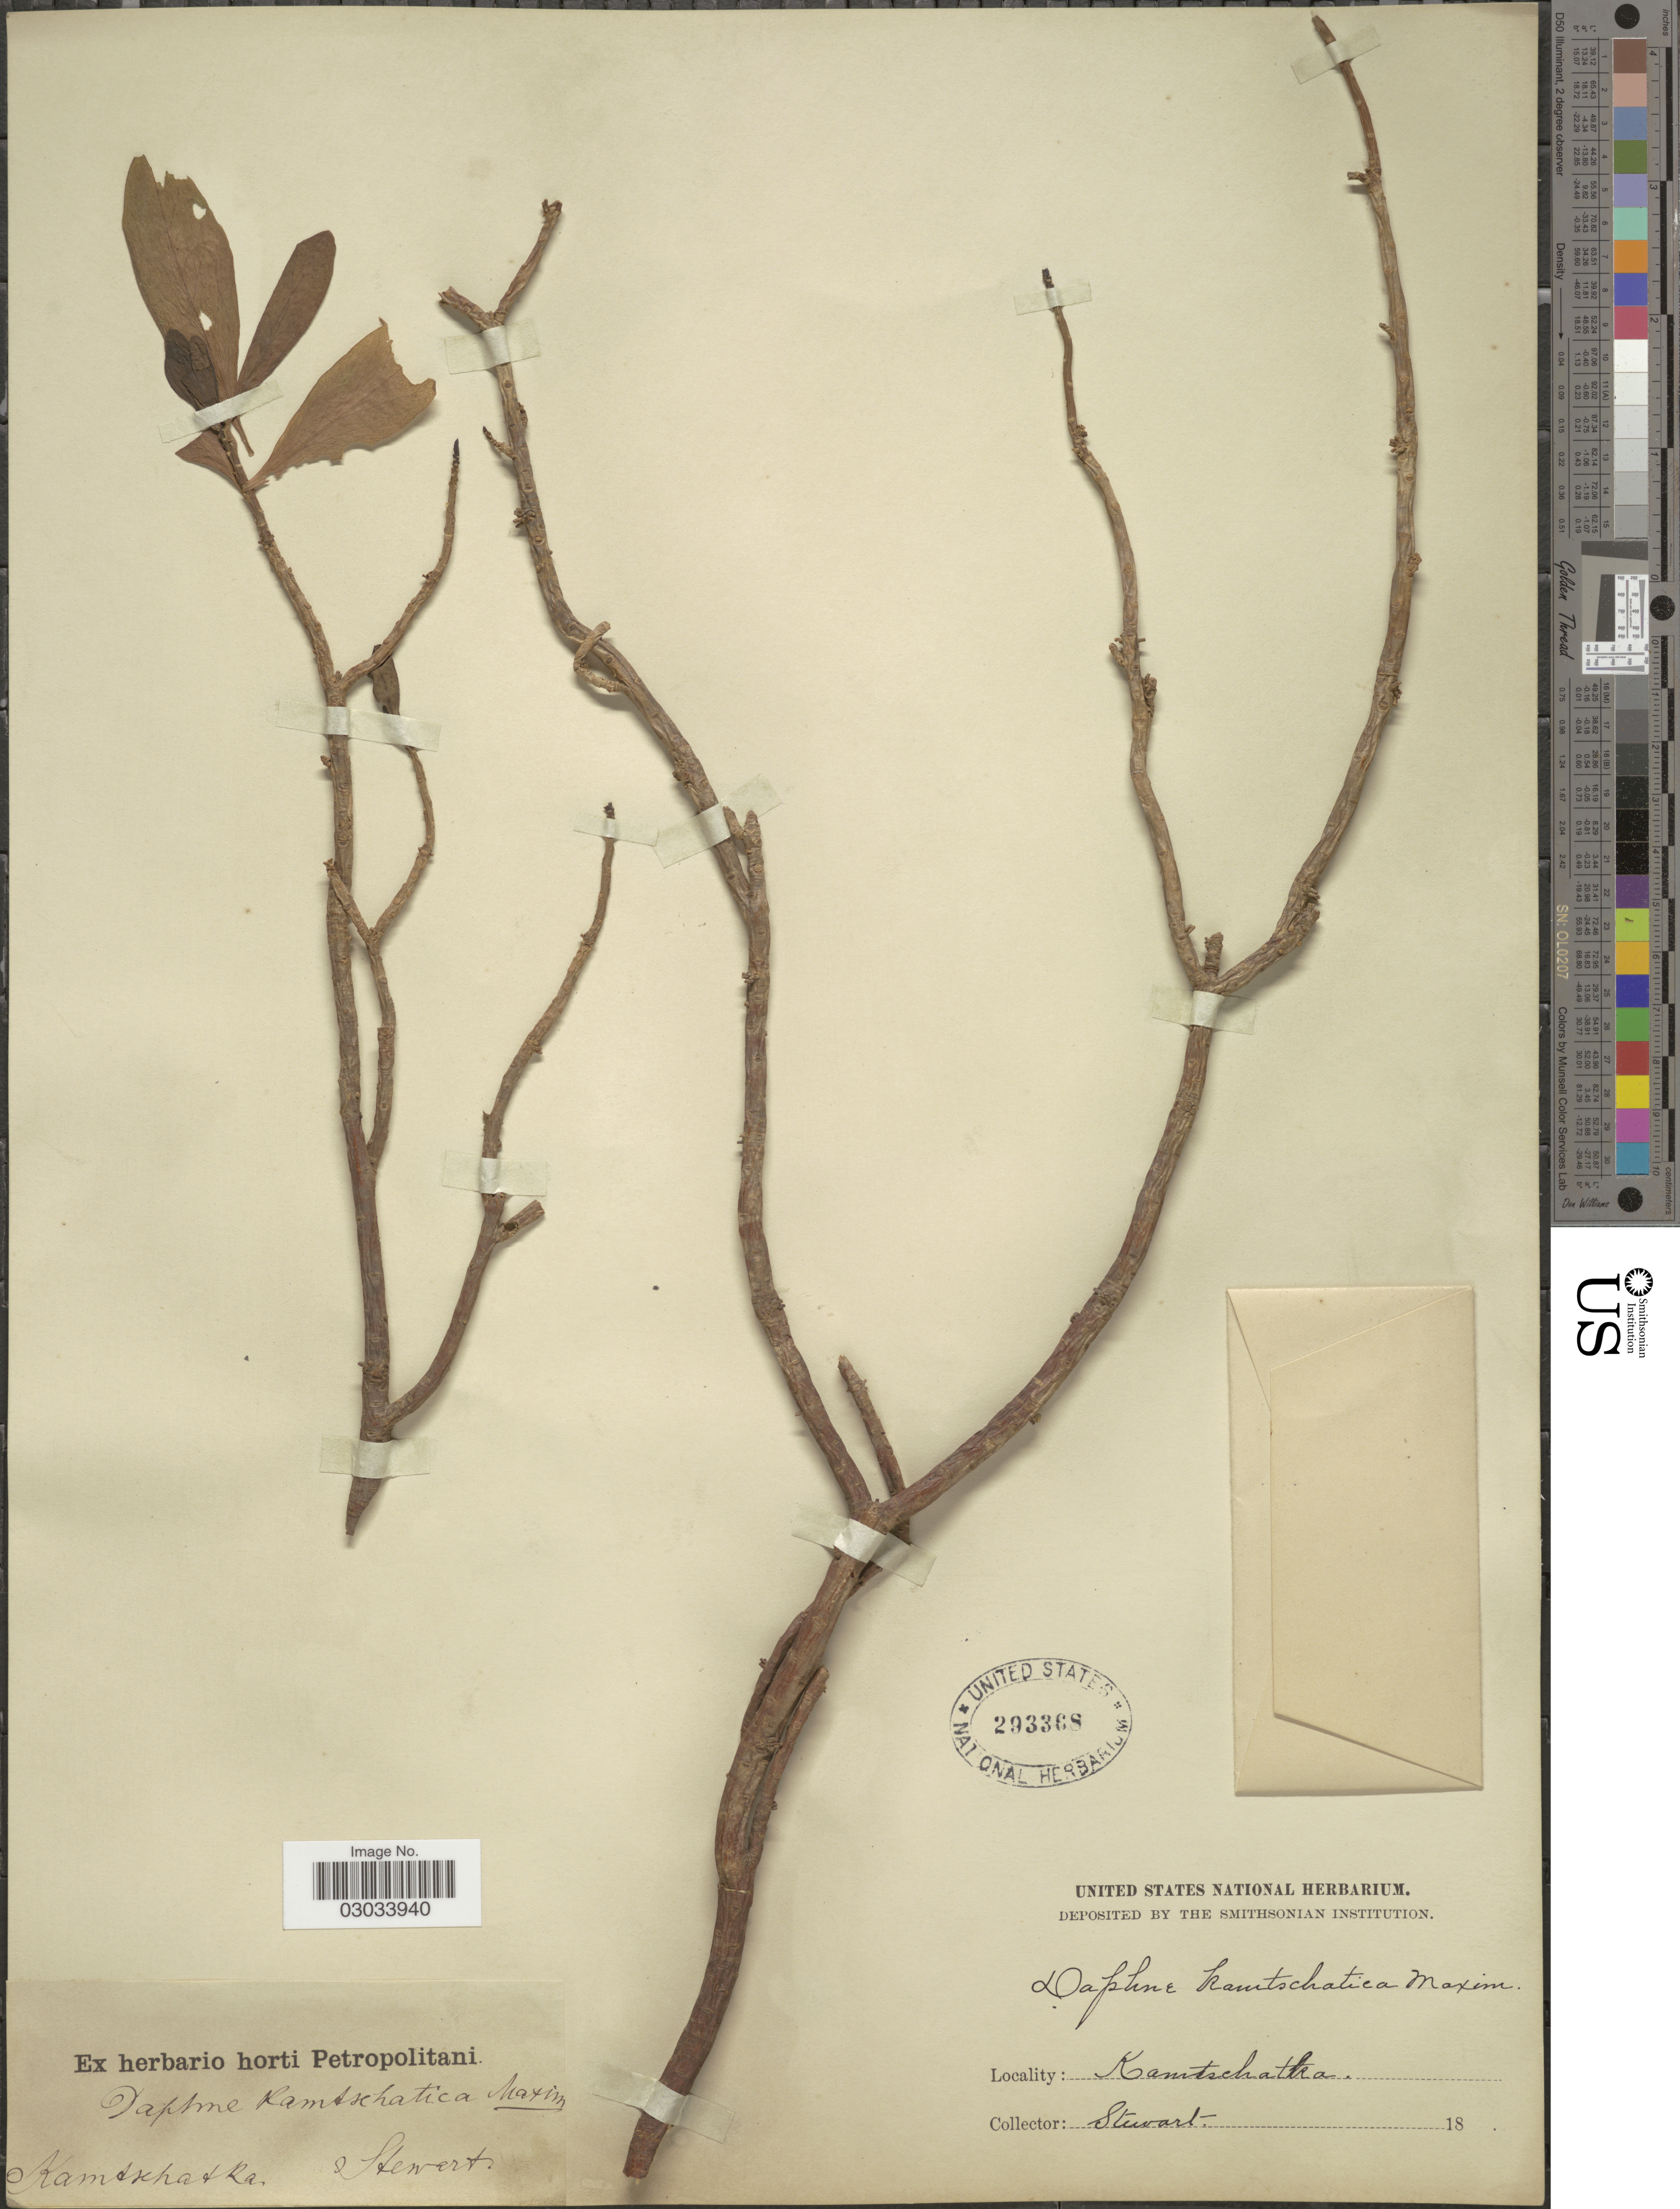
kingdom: Plantae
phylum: Tracheophyta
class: Magnoliopsida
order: Malvales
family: Thymelaeaceae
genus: Daphne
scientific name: Daphne kamtschatica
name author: Maxim.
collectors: Stewart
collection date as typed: Transcribed d/m/y: //18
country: Russian Federation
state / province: Kamchatka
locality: Kamtschatka.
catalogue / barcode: US 293368